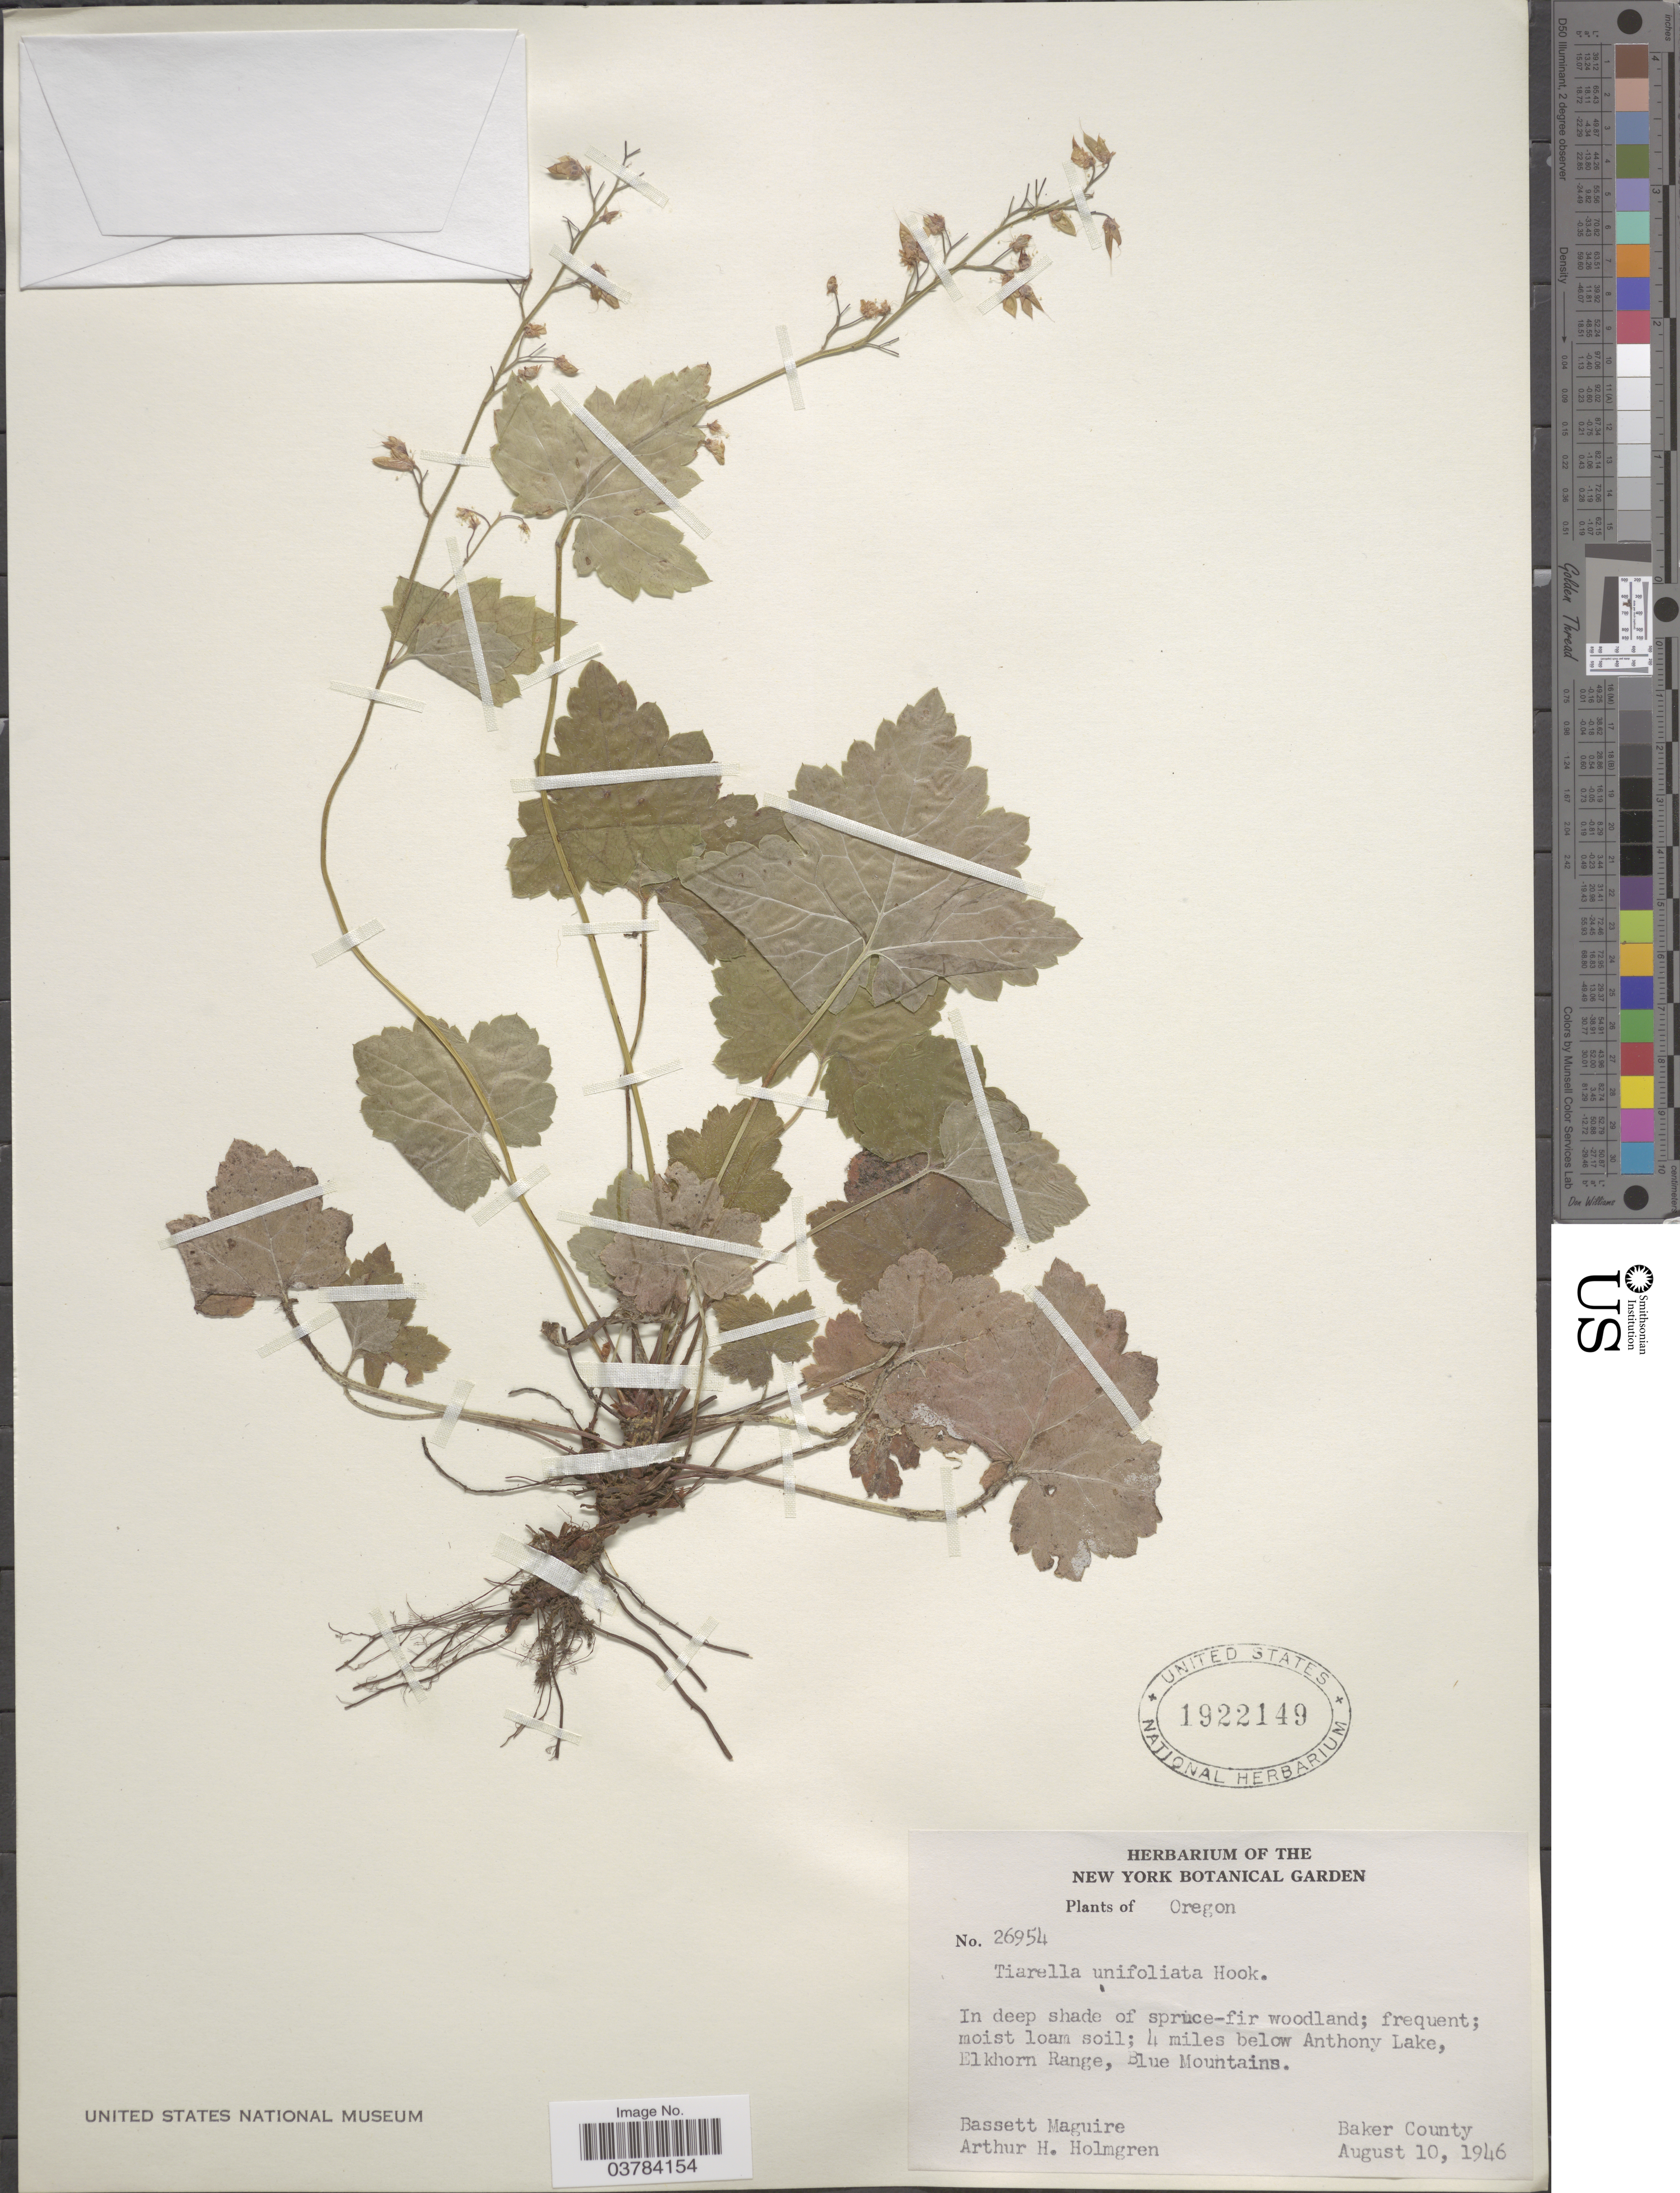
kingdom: Plantae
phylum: Tracheophyta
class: Magnoliopsida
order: Saxifragales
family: Saxifragaceae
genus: Tiarella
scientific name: Tiarella unifoliata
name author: Hook.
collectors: B. Maguire & A. H. Holmgren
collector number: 26954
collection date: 1946-08-10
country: United States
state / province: Oregon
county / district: Baker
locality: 4 miles below Anthony Lake, Elkhorn Range, Blue Mountains. Baker County.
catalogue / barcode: US 1922149